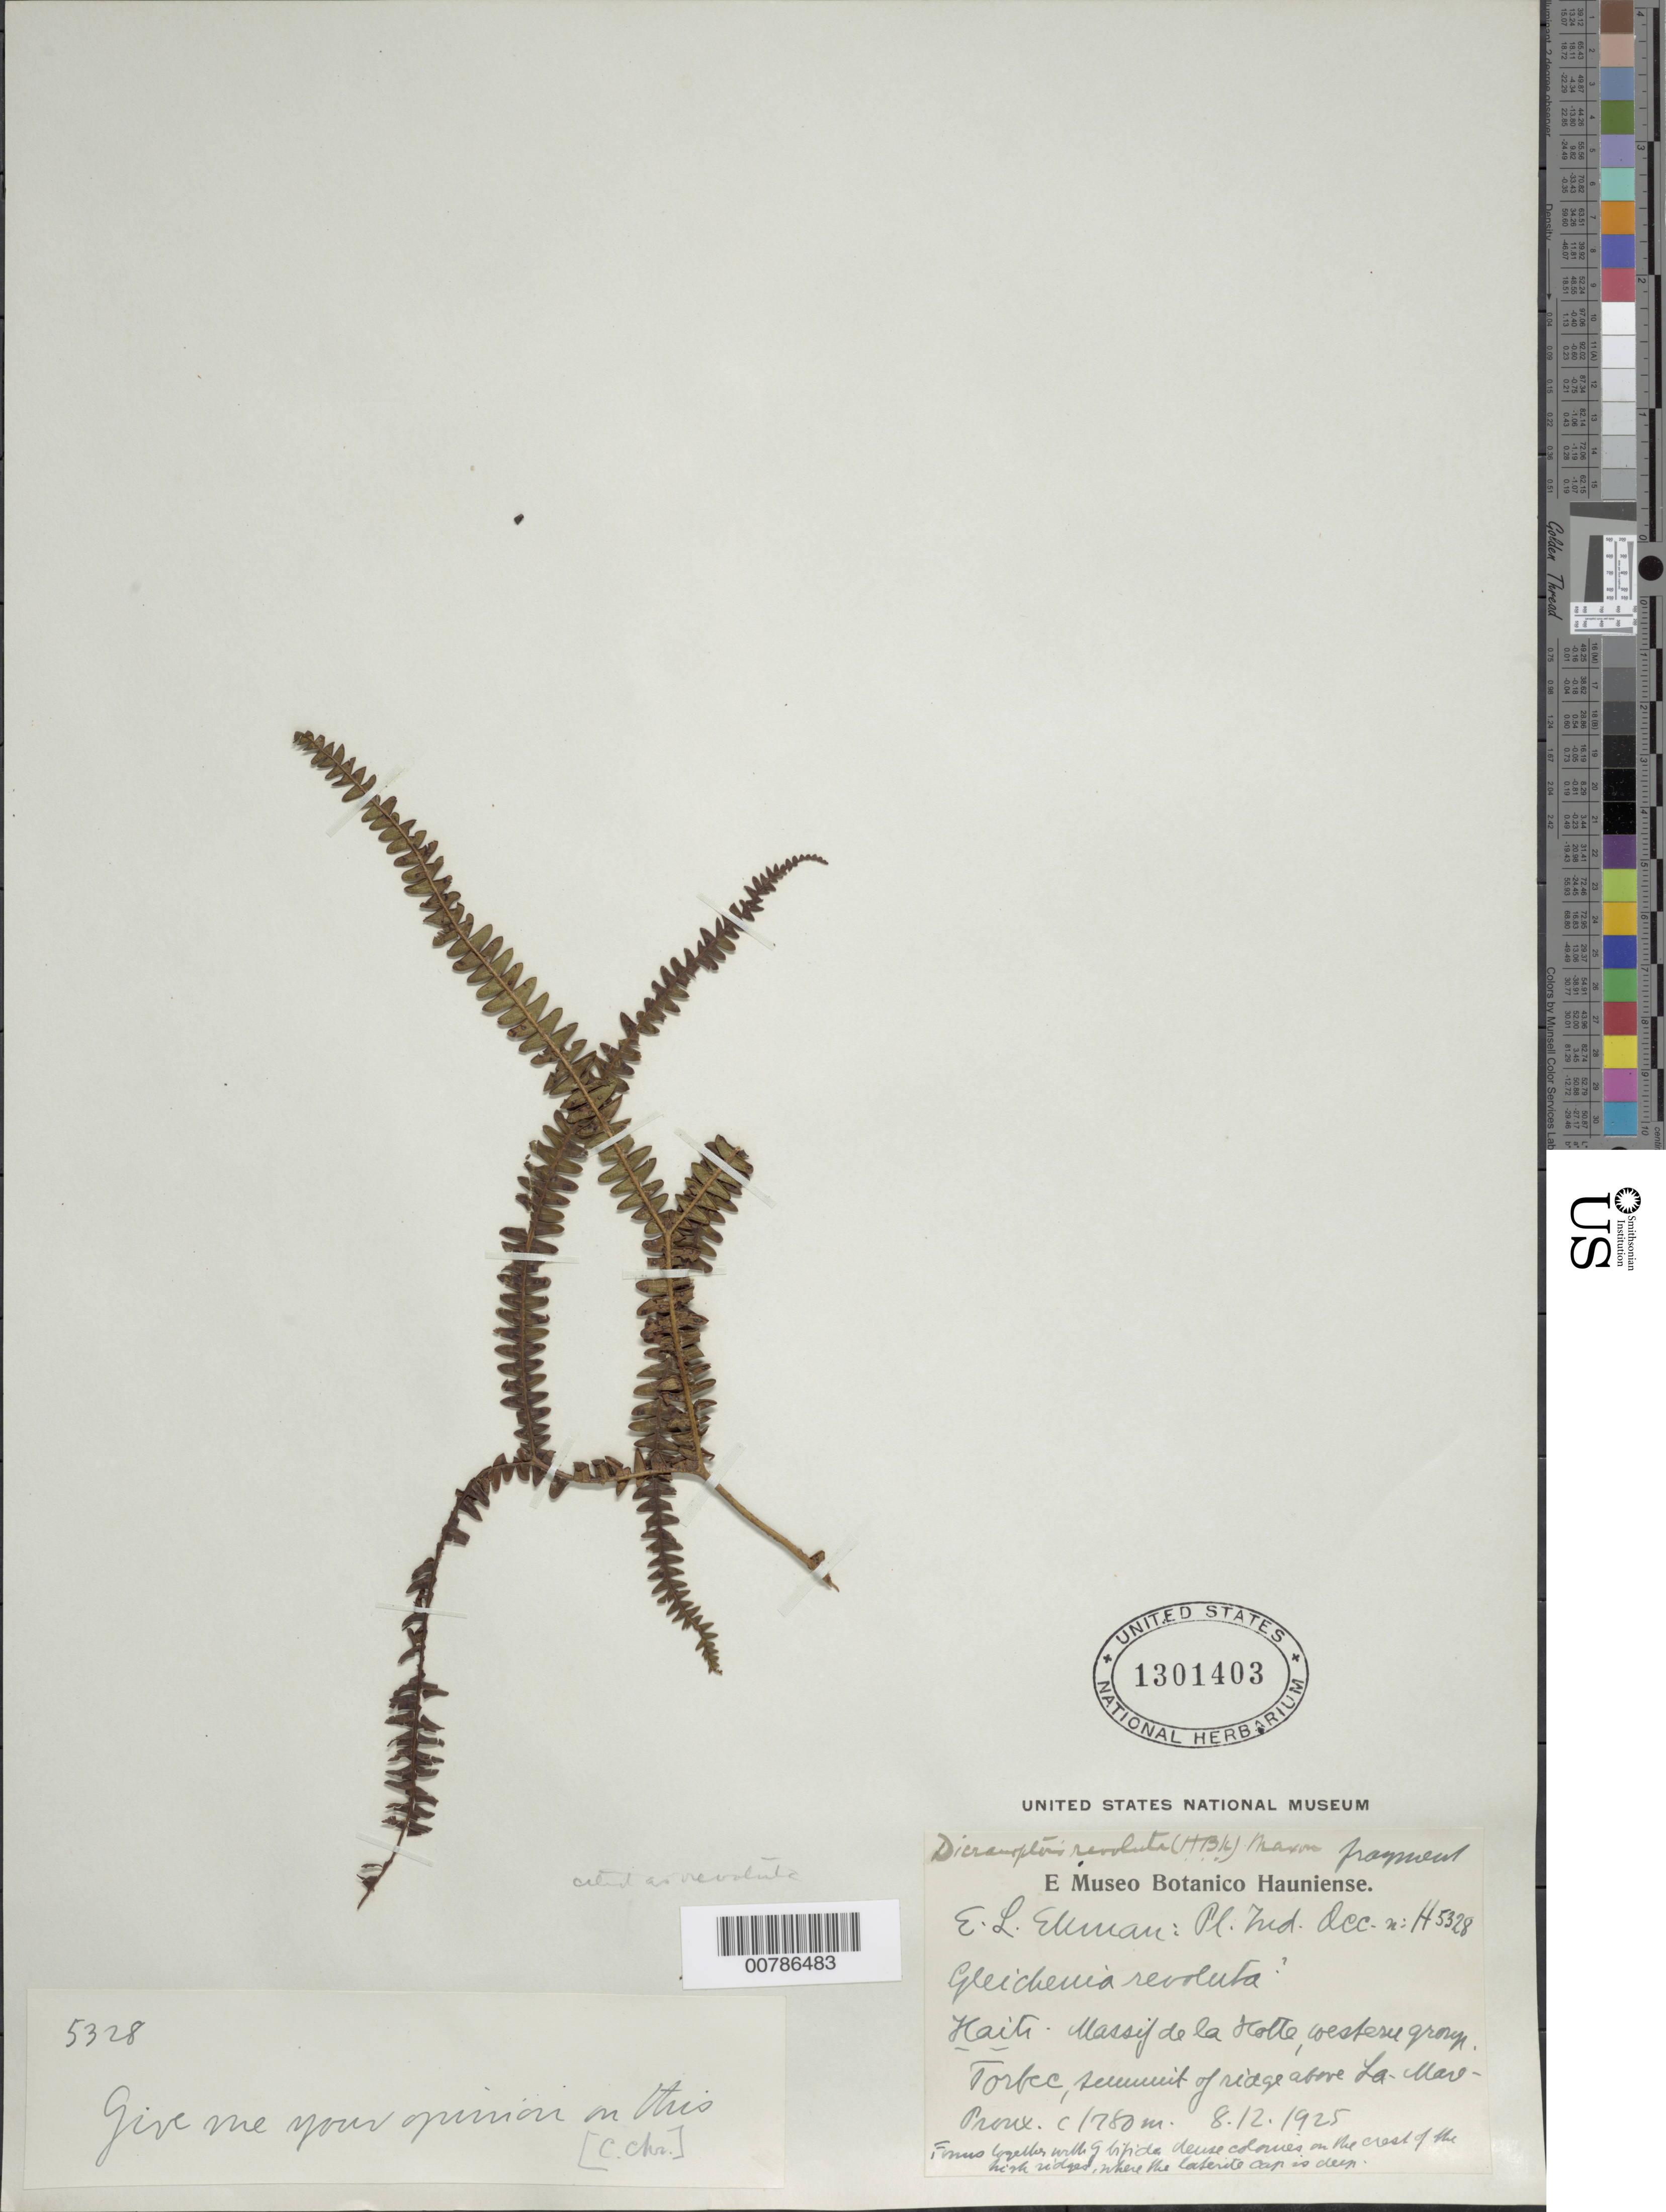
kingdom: Plantae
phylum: Tracheophyta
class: Polypodiopsida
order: Gleicheniales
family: Gleicheniaceae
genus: Sticherus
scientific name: Sticherus revolutus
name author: (Kunth) Ching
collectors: E. L. Ekman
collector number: H 5328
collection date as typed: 08 Dec 1925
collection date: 1925-12-08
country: Haiti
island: Hispaniola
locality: Massif de la Hotte, western group, Torbec, ridge above La Mare-Proux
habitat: On crest of high ridges, where laterite cap is deep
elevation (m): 1780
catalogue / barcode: US 1301403